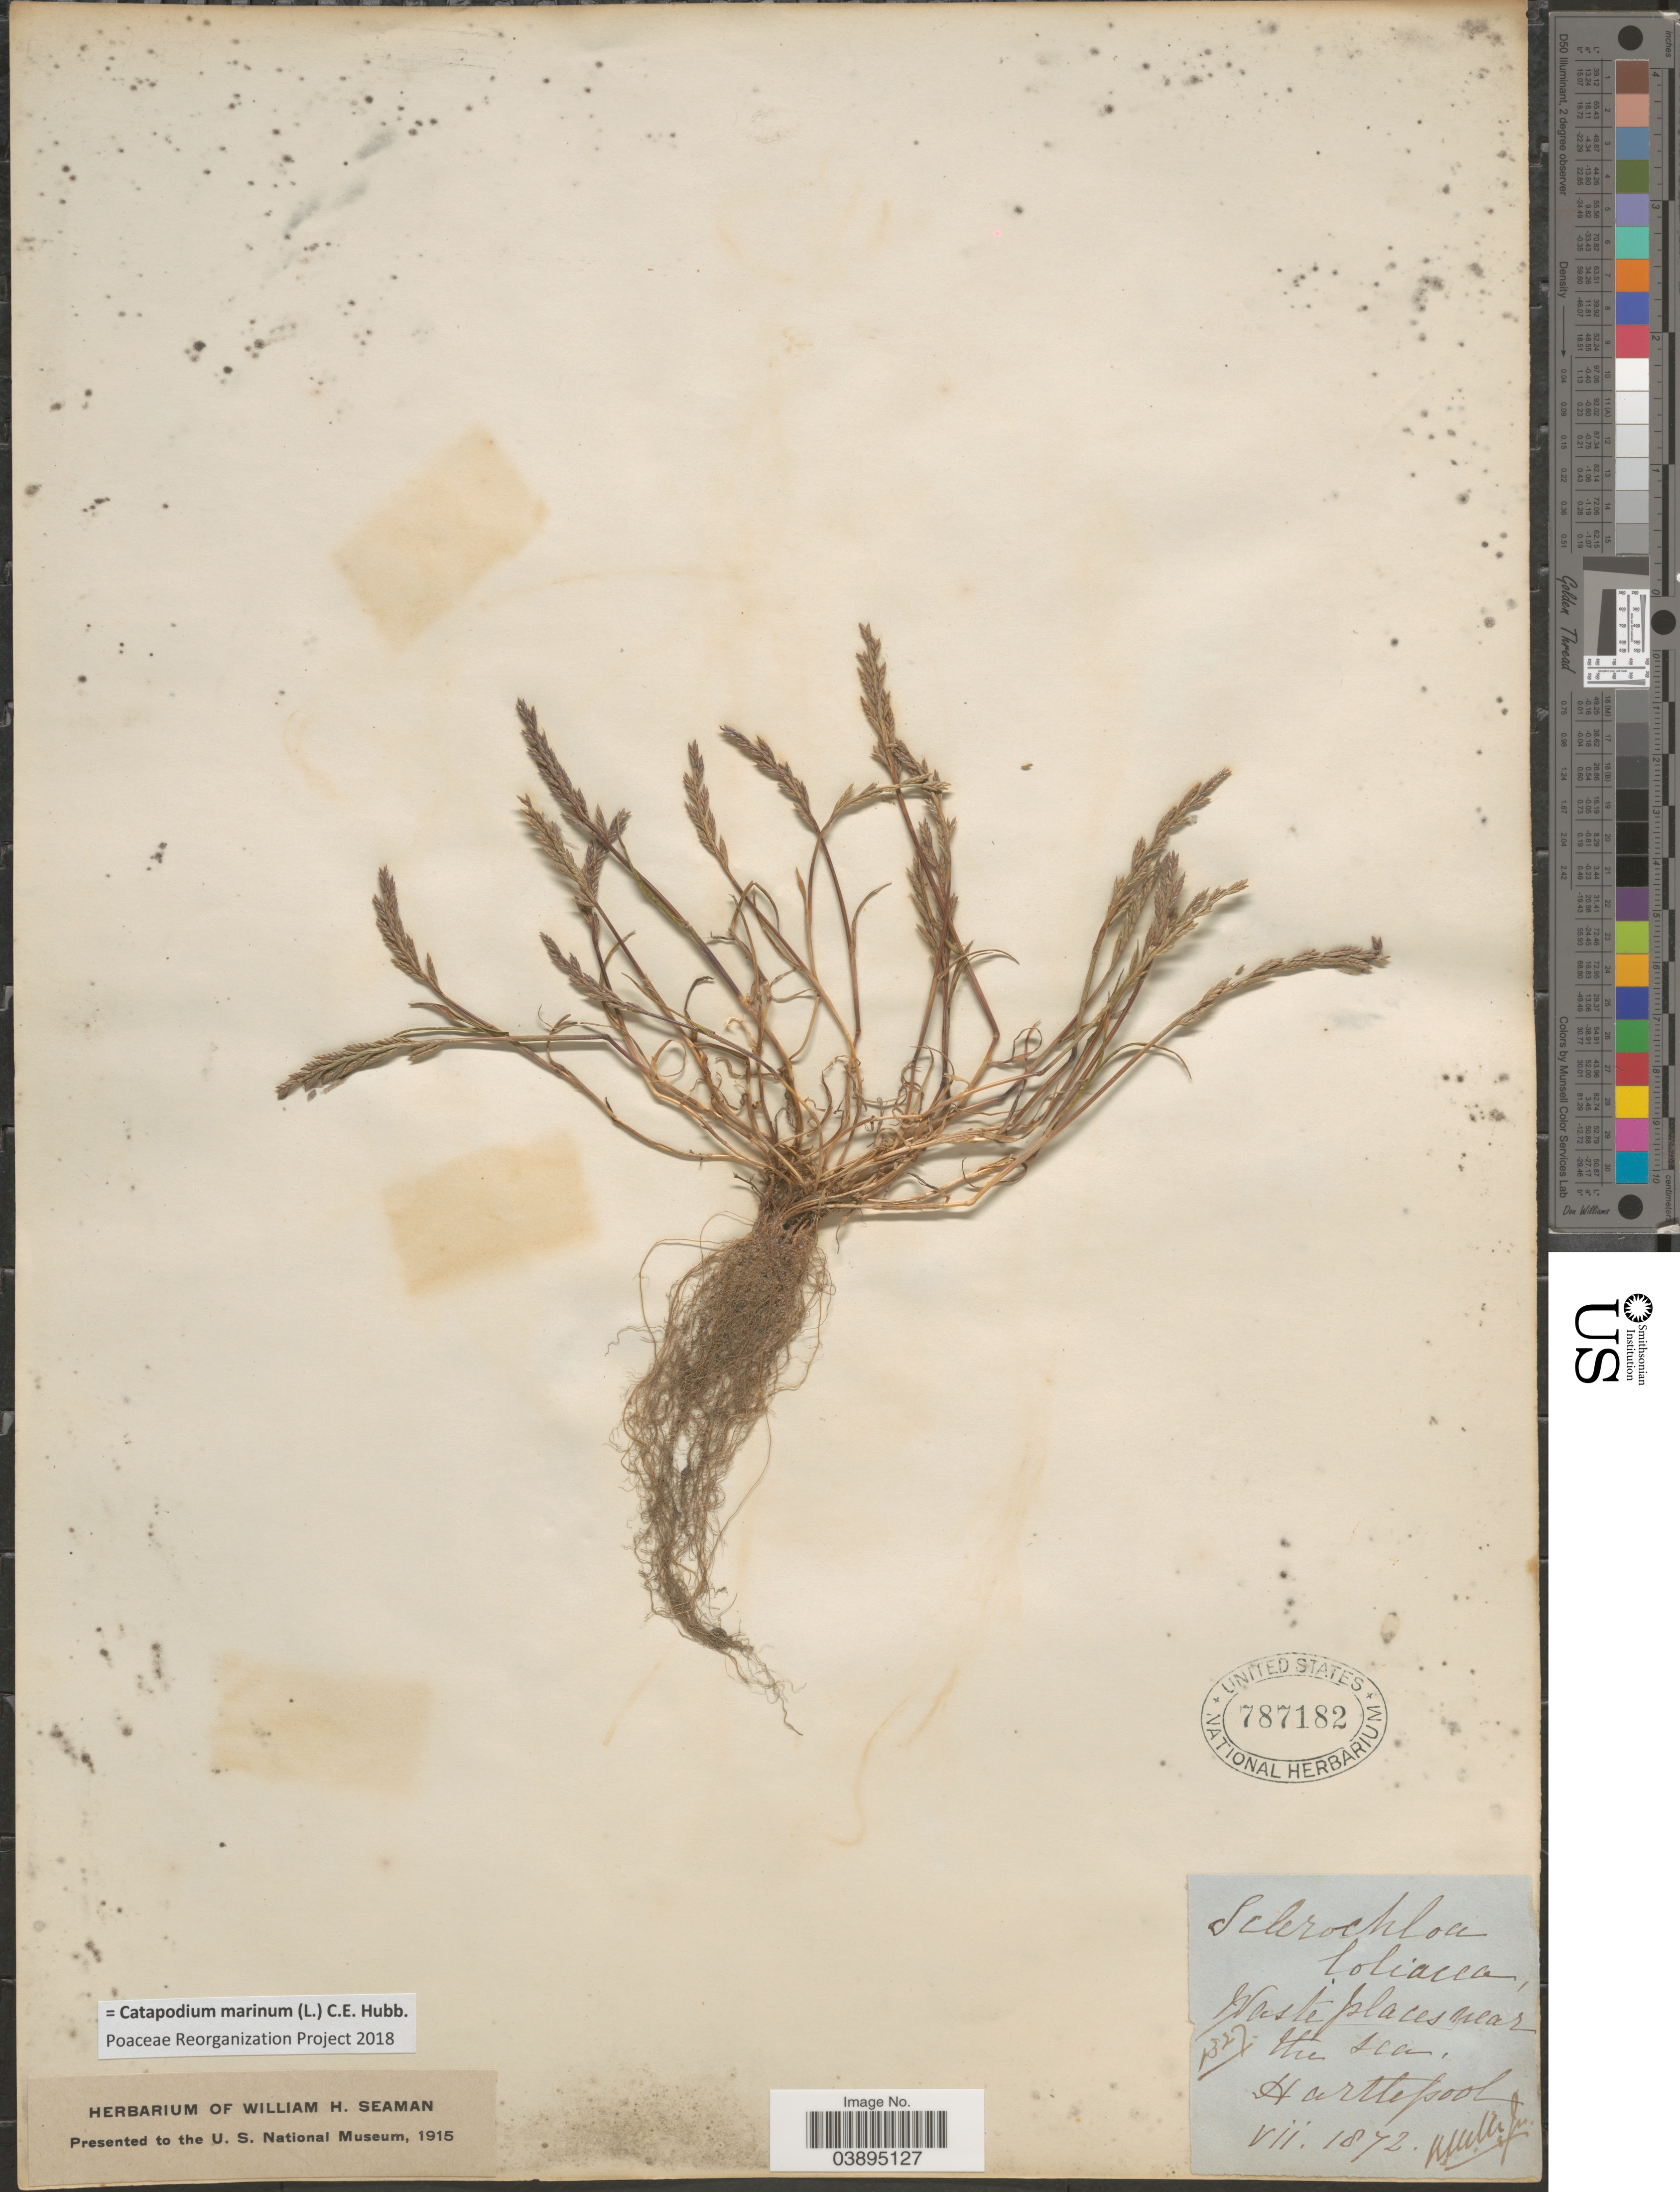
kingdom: Plantae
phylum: Tracheophyta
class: Liliopsida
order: Poales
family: Poaceae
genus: Catapodium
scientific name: Catapodium marinum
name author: (L.) C.E. Hubb.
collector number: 1327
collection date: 1872-07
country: United Kingdom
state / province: England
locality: Waste places near the sea, Hartlepool.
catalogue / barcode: US 787182